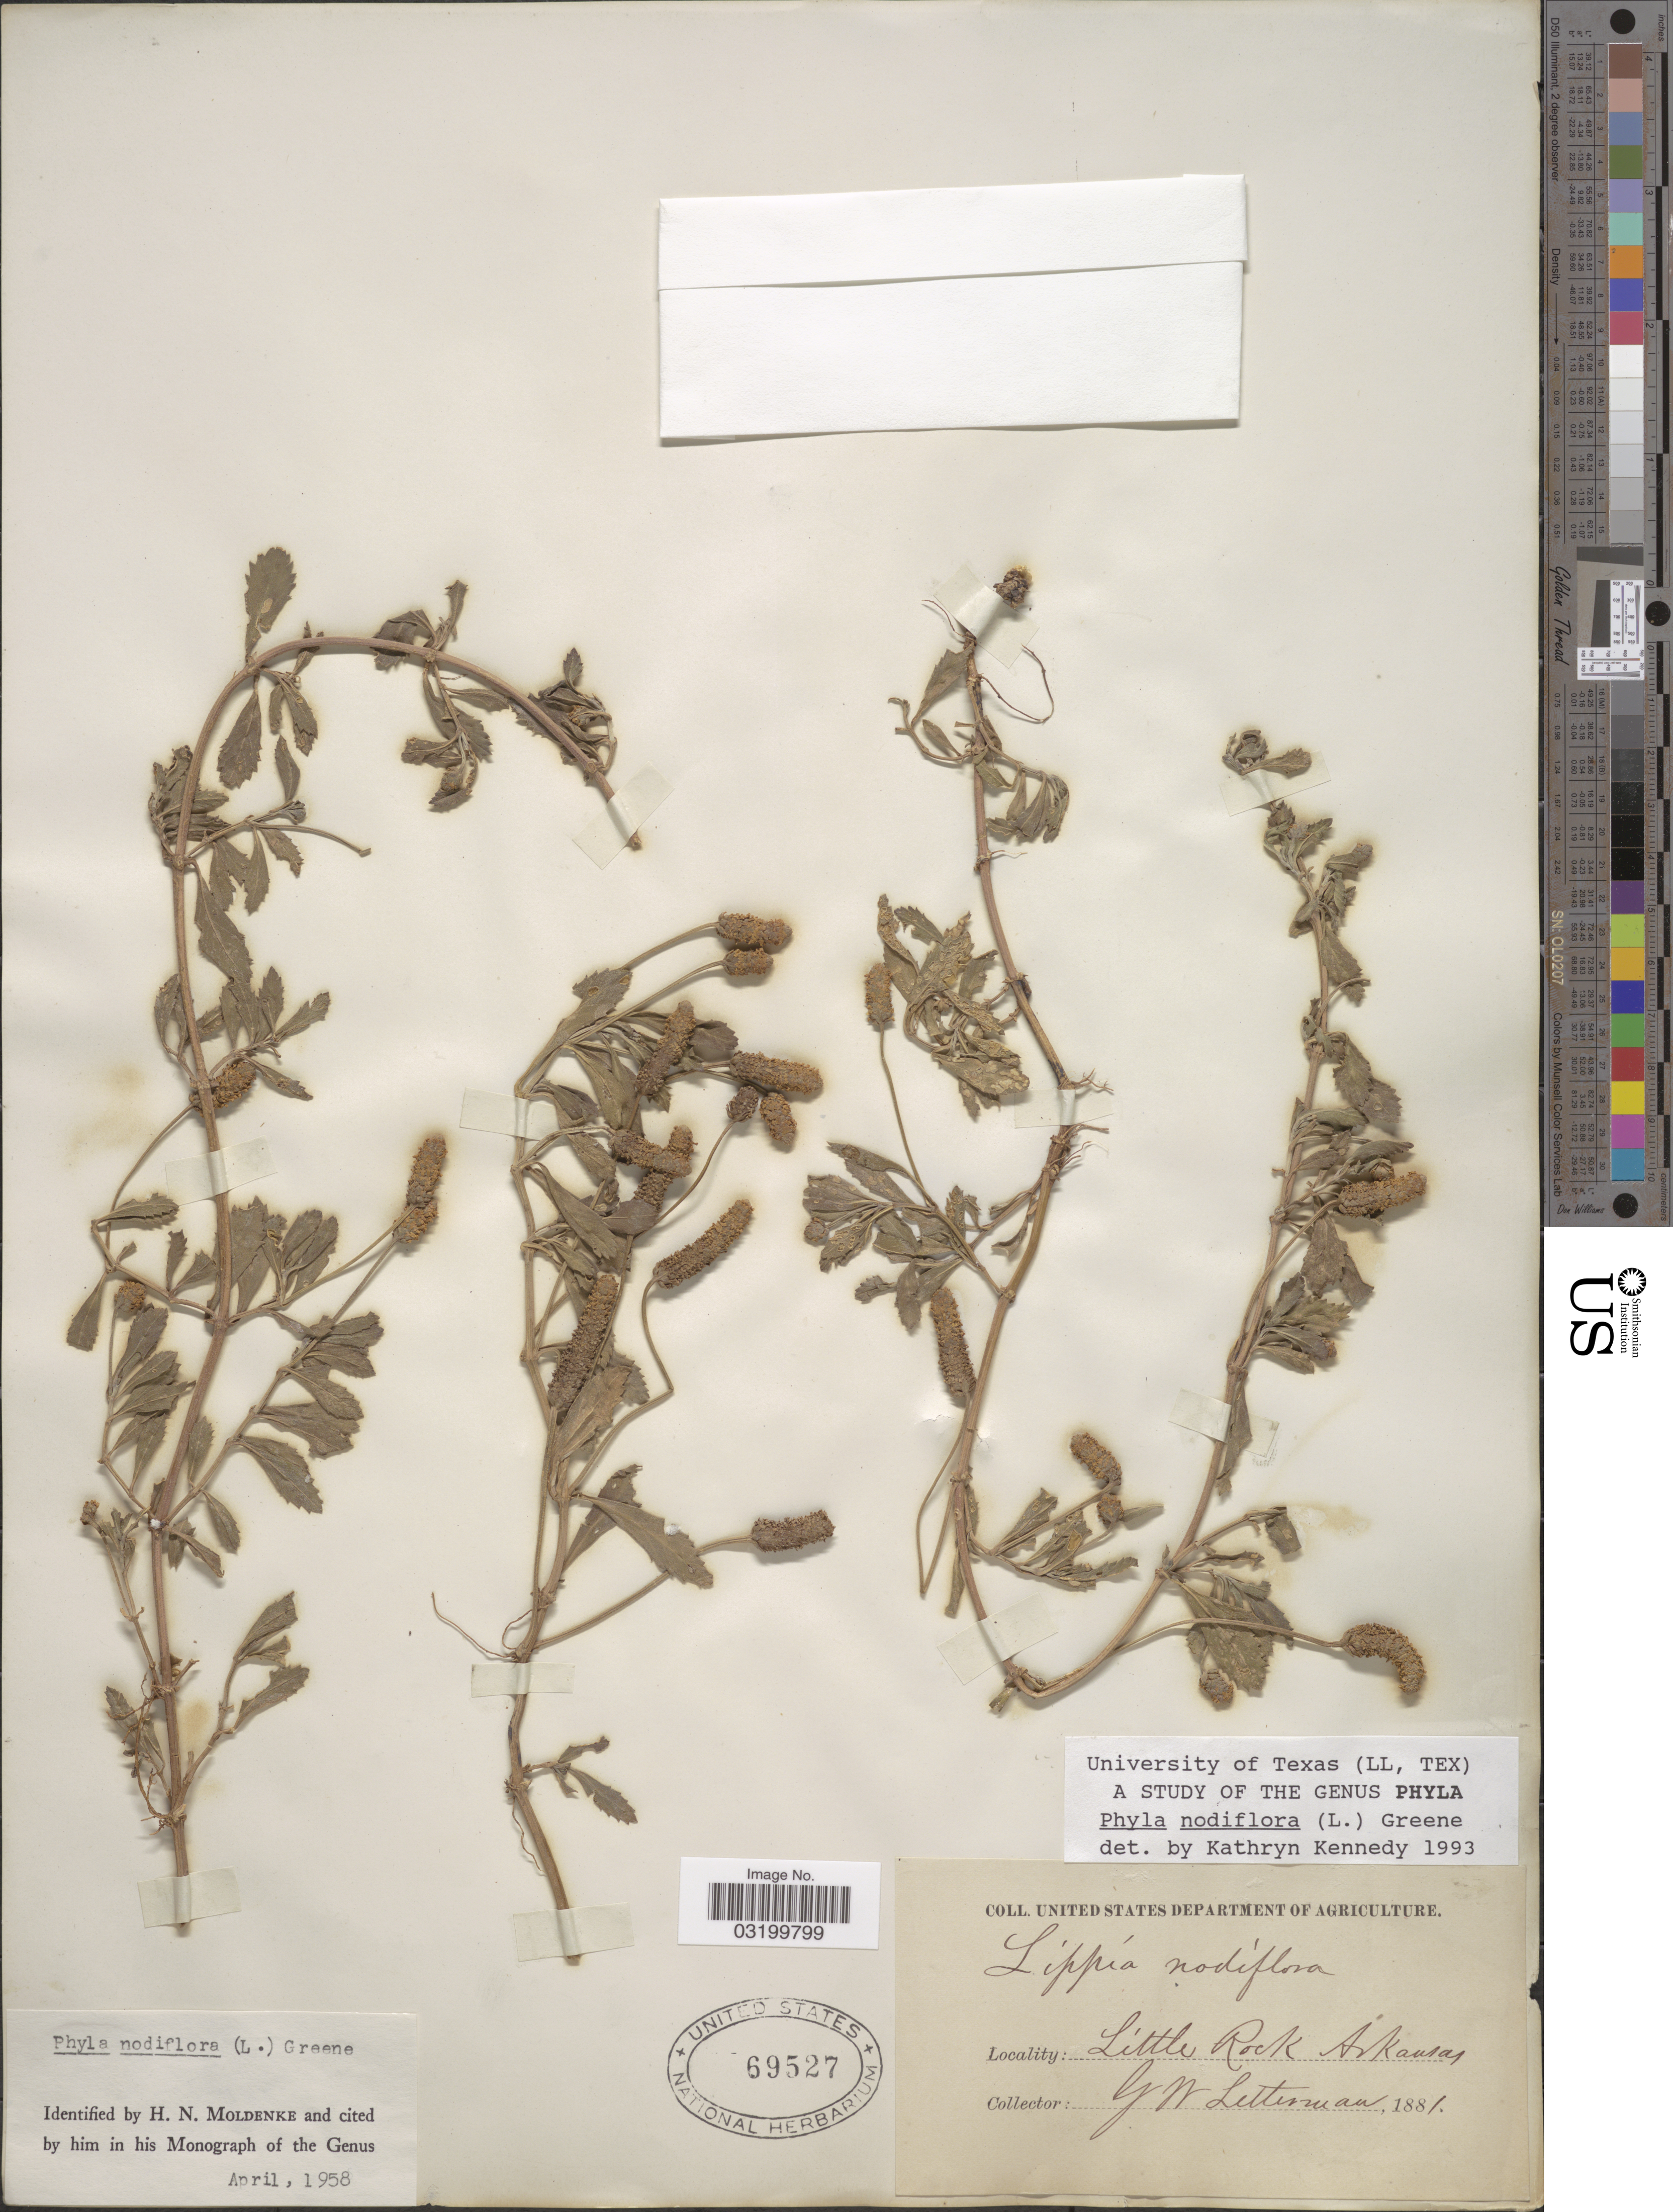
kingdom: Plantae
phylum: Tracheophyta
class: Magnoliopsida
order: Lamiales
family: Verbenaceae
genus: Phyla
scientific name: Phyla nodiflora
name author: (L.) Greene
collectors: G. W. Letterman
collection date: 1881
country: United States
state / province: Arkansas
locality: Little Rock.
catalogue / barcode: US 69527